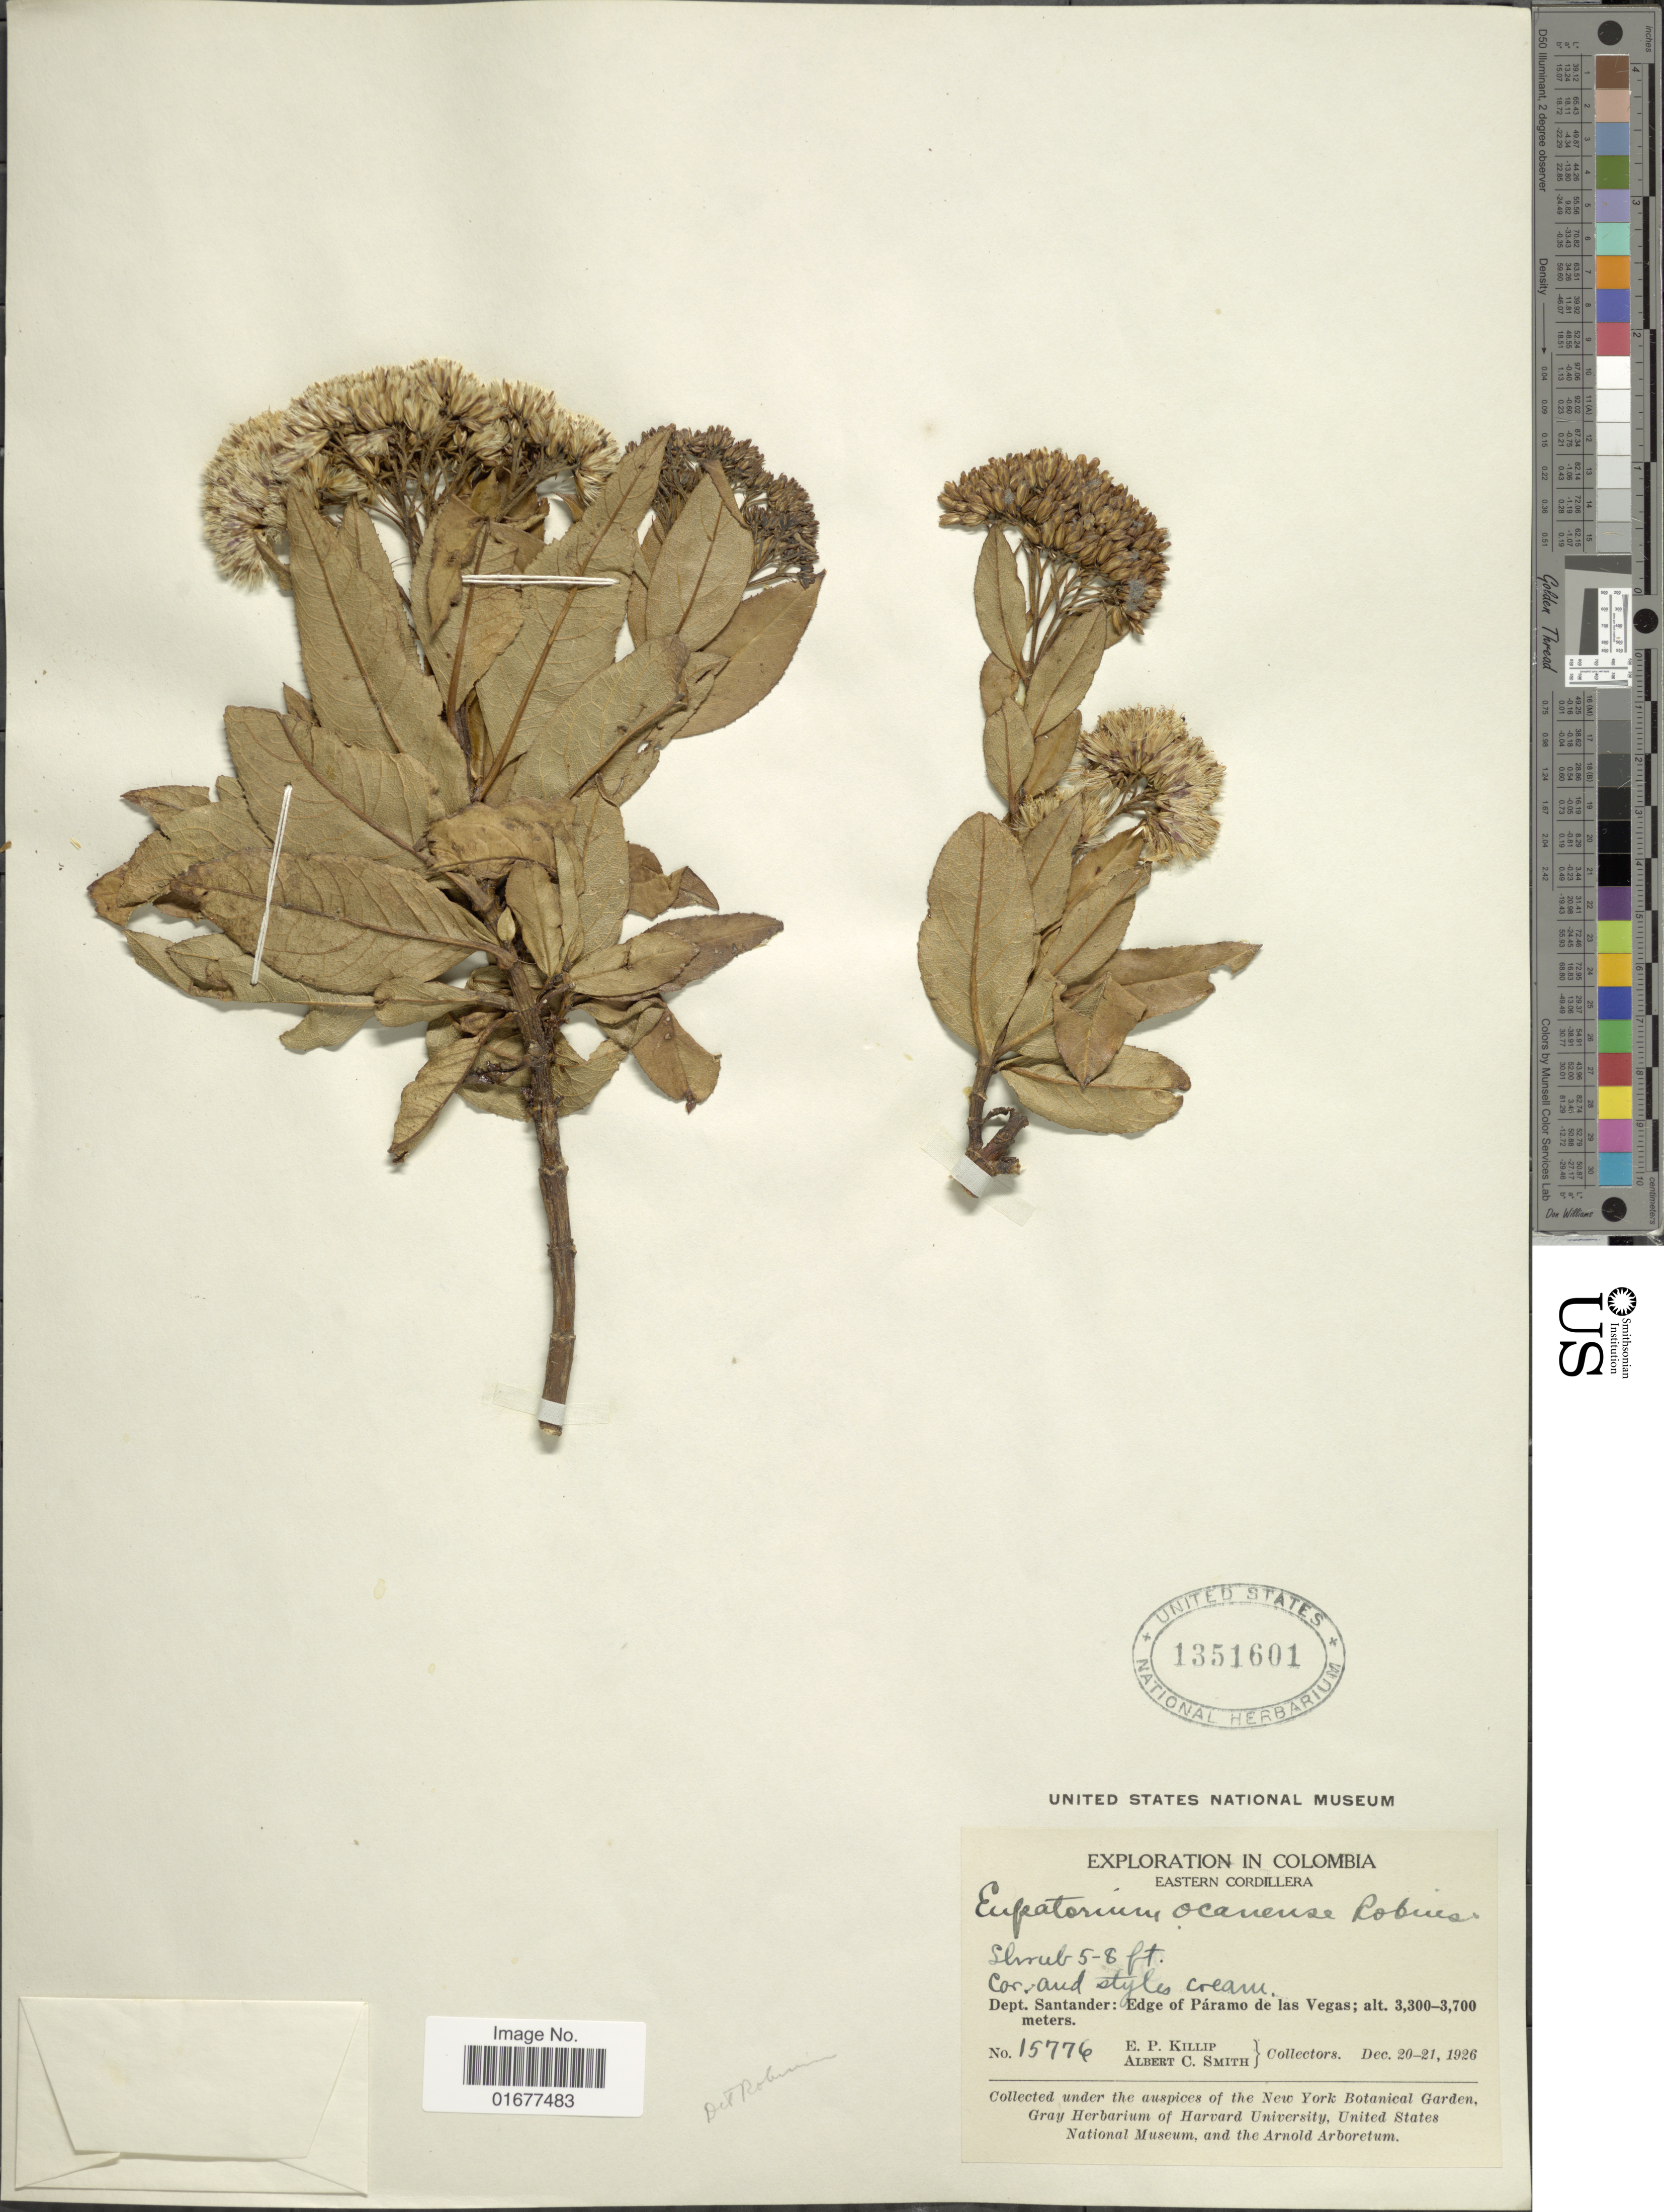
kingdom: Plantae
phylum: Tracheophyta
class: Magnoliopsida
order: Asterales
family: Asteraceae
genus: Ageratina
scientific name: Ageratina ocanensis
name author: (B.L. Rob.) R.M. King & H. Rob.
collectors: E. P. Killip & A. C. Smith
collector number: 15776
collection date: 1926-12-20/1926-12-21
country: Colombia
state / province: Santander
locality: Eastern Cordillera, Edge of Paramo de las Vegas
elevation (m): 3300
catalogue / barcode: US 1351601